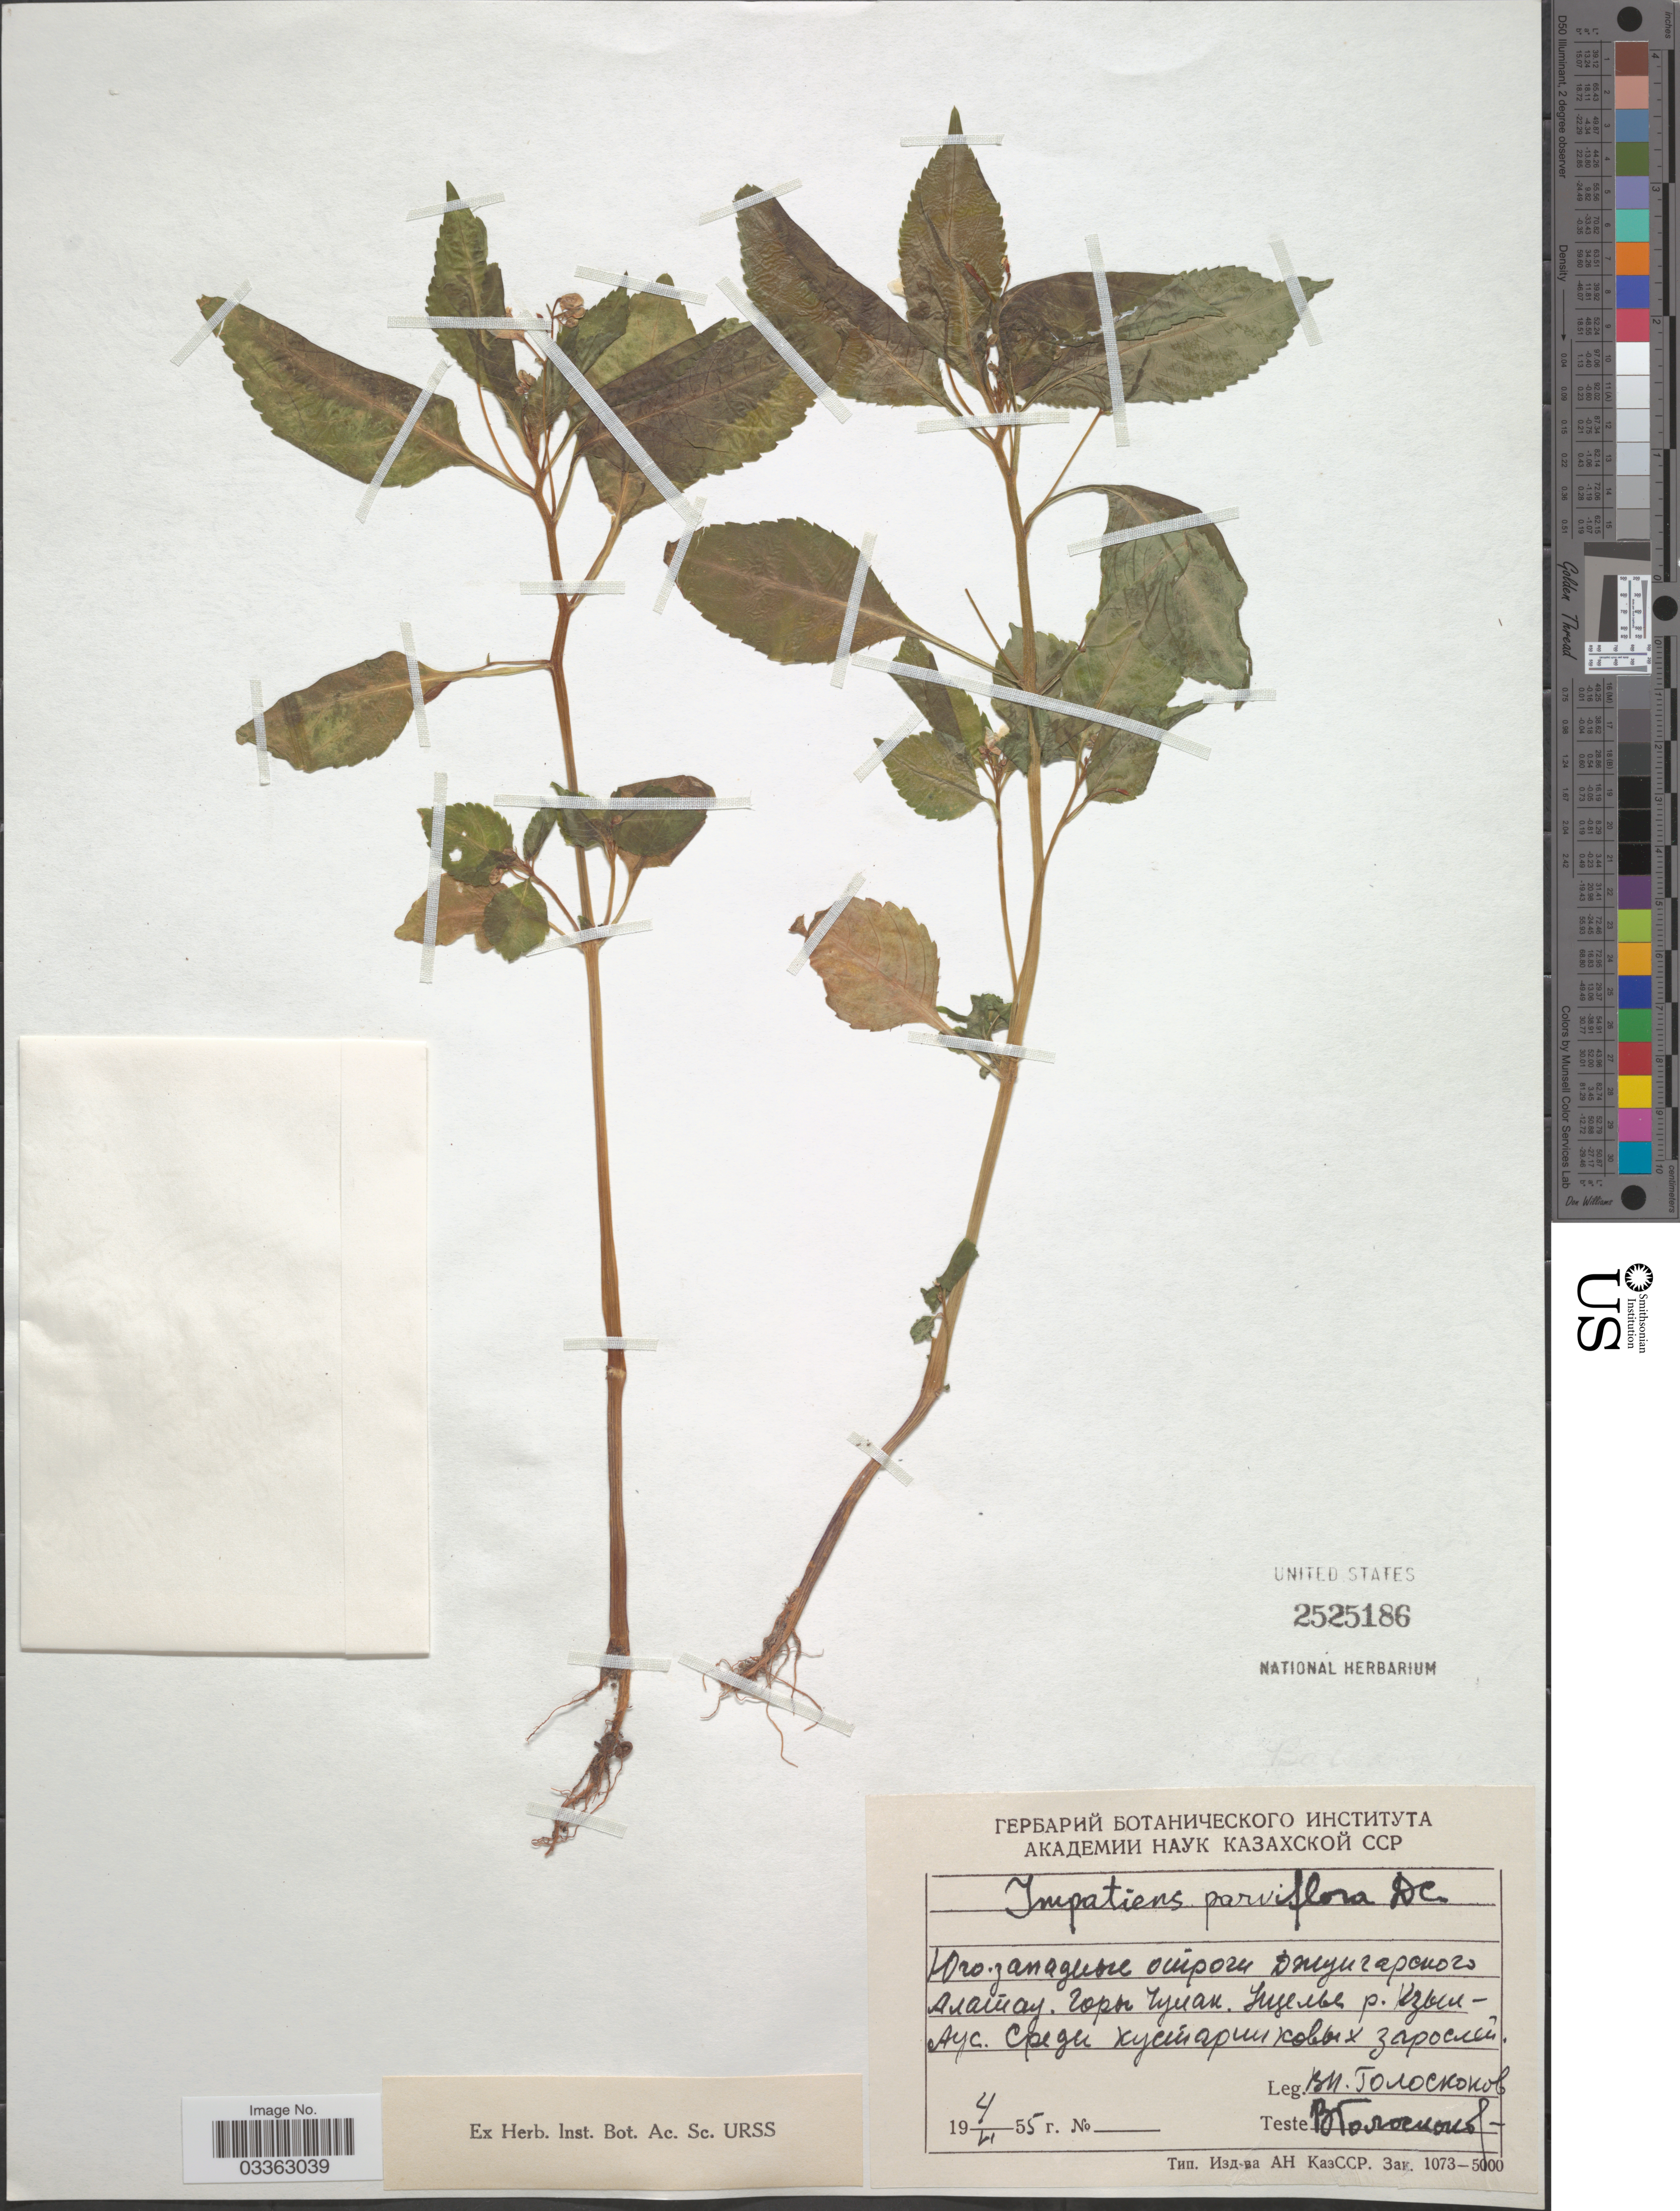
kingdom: Plantae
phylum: Tracheophyta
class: Magnoliopsida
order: Ericales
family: Balsaminaceae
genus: Impatiens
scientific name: Impatiens parviflora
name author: DC.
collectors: V. Goloskokov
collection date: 1955-06-04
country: Kazakhstan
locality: Dzungarian Alatau, Chulak Mts., River Kzyl-Aus.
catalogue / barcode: US 2525186